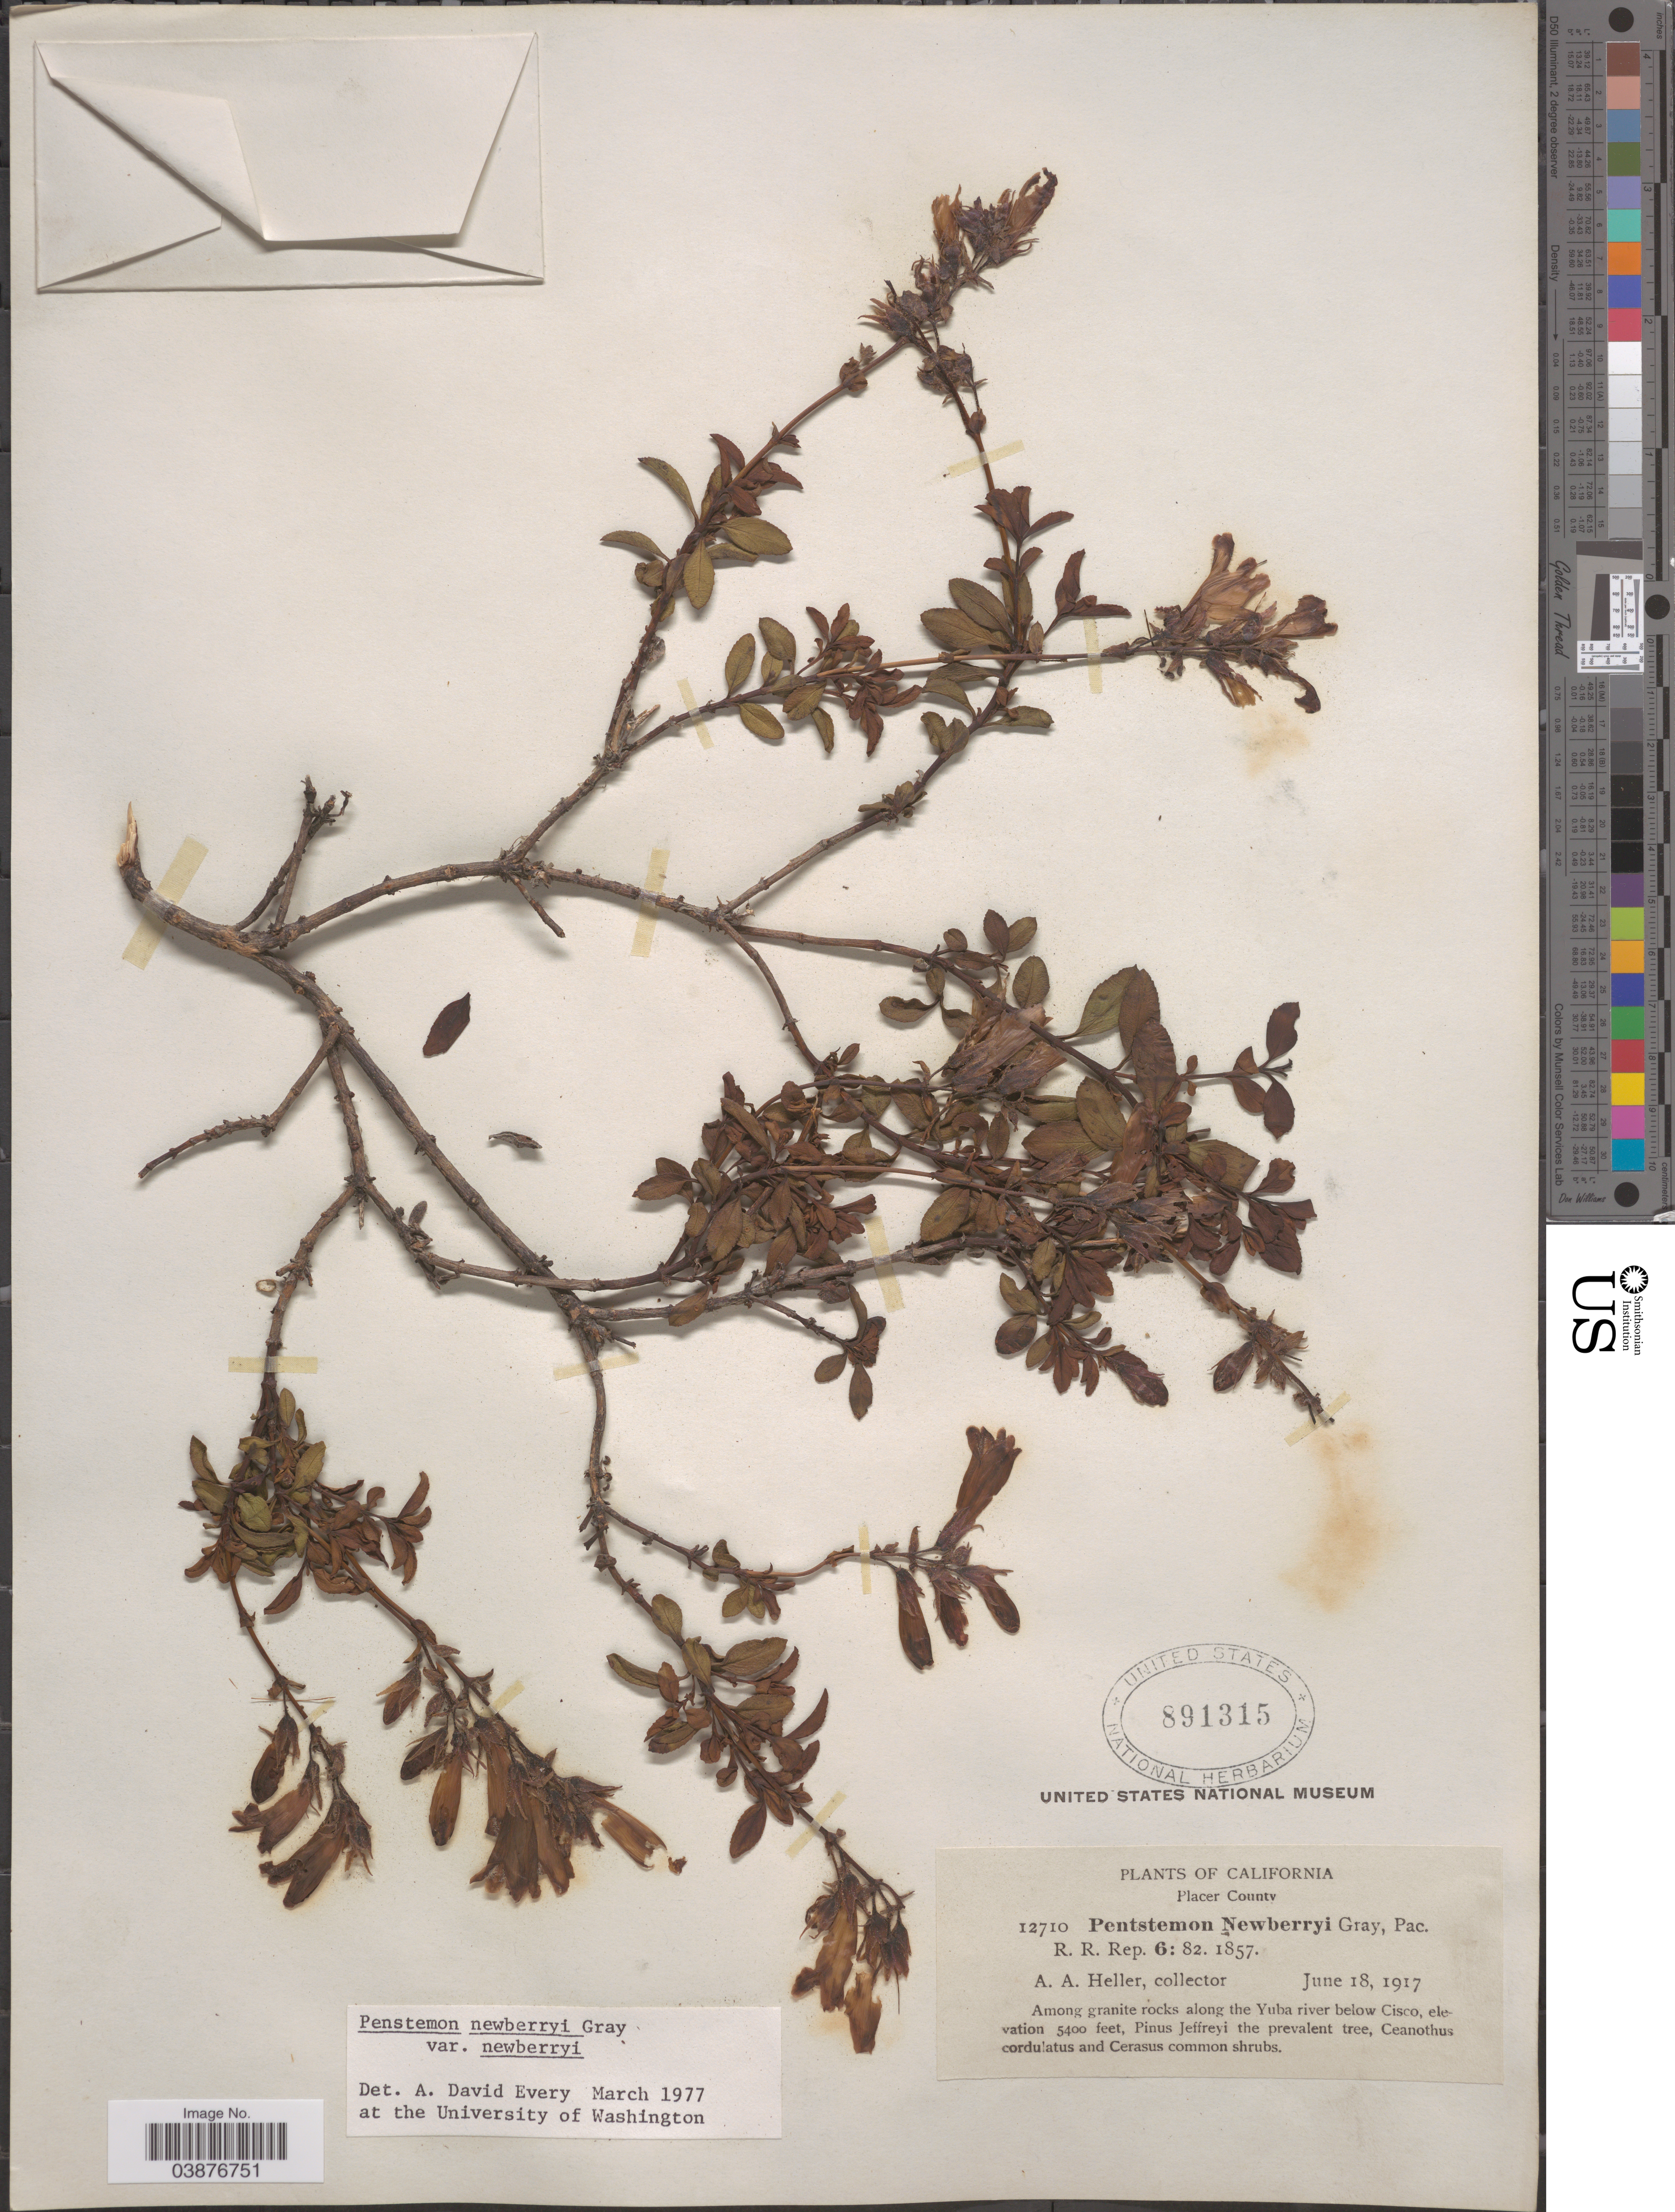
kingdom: Plantae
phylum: Tracheophyta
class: Magnoliopsida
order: Lamiales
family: Plantaginaceae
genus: Penstemon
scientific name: Penstemon newberryi var. newberryi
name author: A. Gray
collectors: A. A. Heller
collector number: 12710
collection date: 1917-06-18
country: United States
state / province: California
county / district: Placer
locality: Placer County. Along the Yuba river below Cisco.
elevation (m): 1646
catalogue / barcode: US 891315